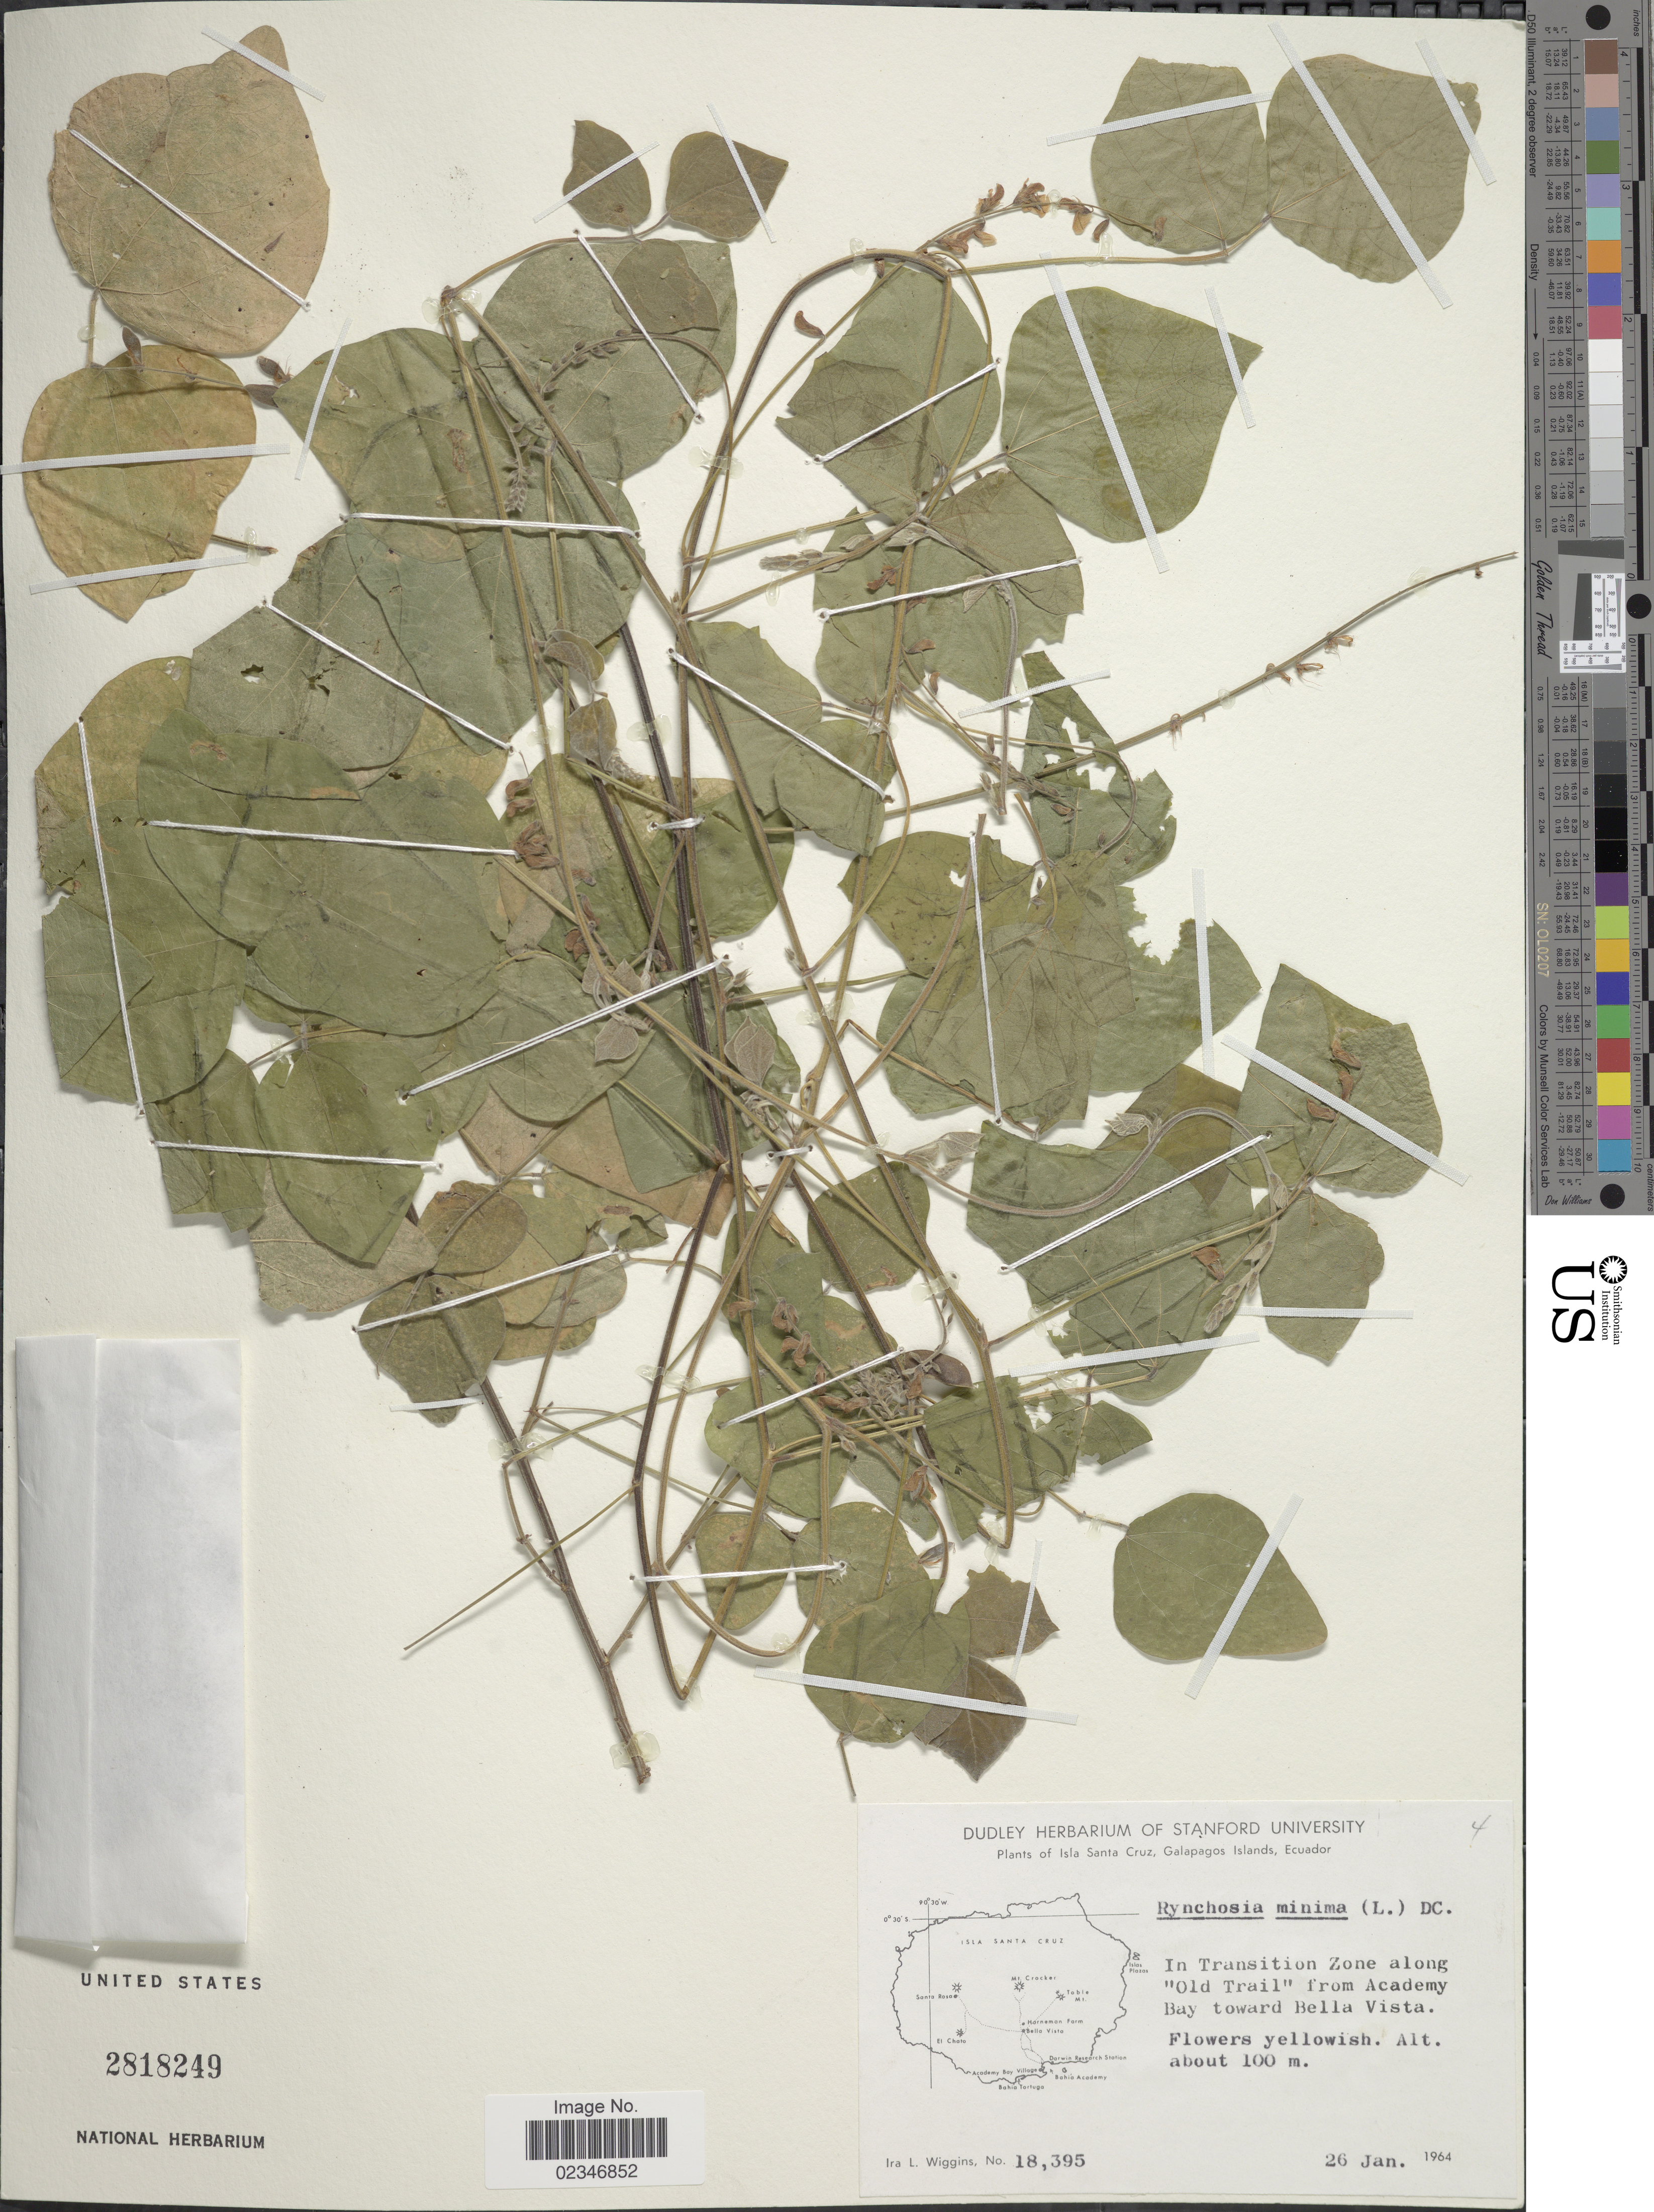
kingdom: Plantae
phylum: Tracheophyta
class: Magnoliopsida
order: Fabales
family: Fabaceae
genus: Rhynchosia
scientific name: Rhynchosia minima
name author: (L.) DC.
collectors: I. L. Wiggins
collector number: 18395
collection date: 1964-01-26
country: Ecuador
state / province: Colón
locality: Isla Santa Cruz, Galapagos Islands. In Transition Zone along Old Trail from Academy Bay toward Bella Vista.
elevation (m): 100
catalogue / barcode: US 2818249